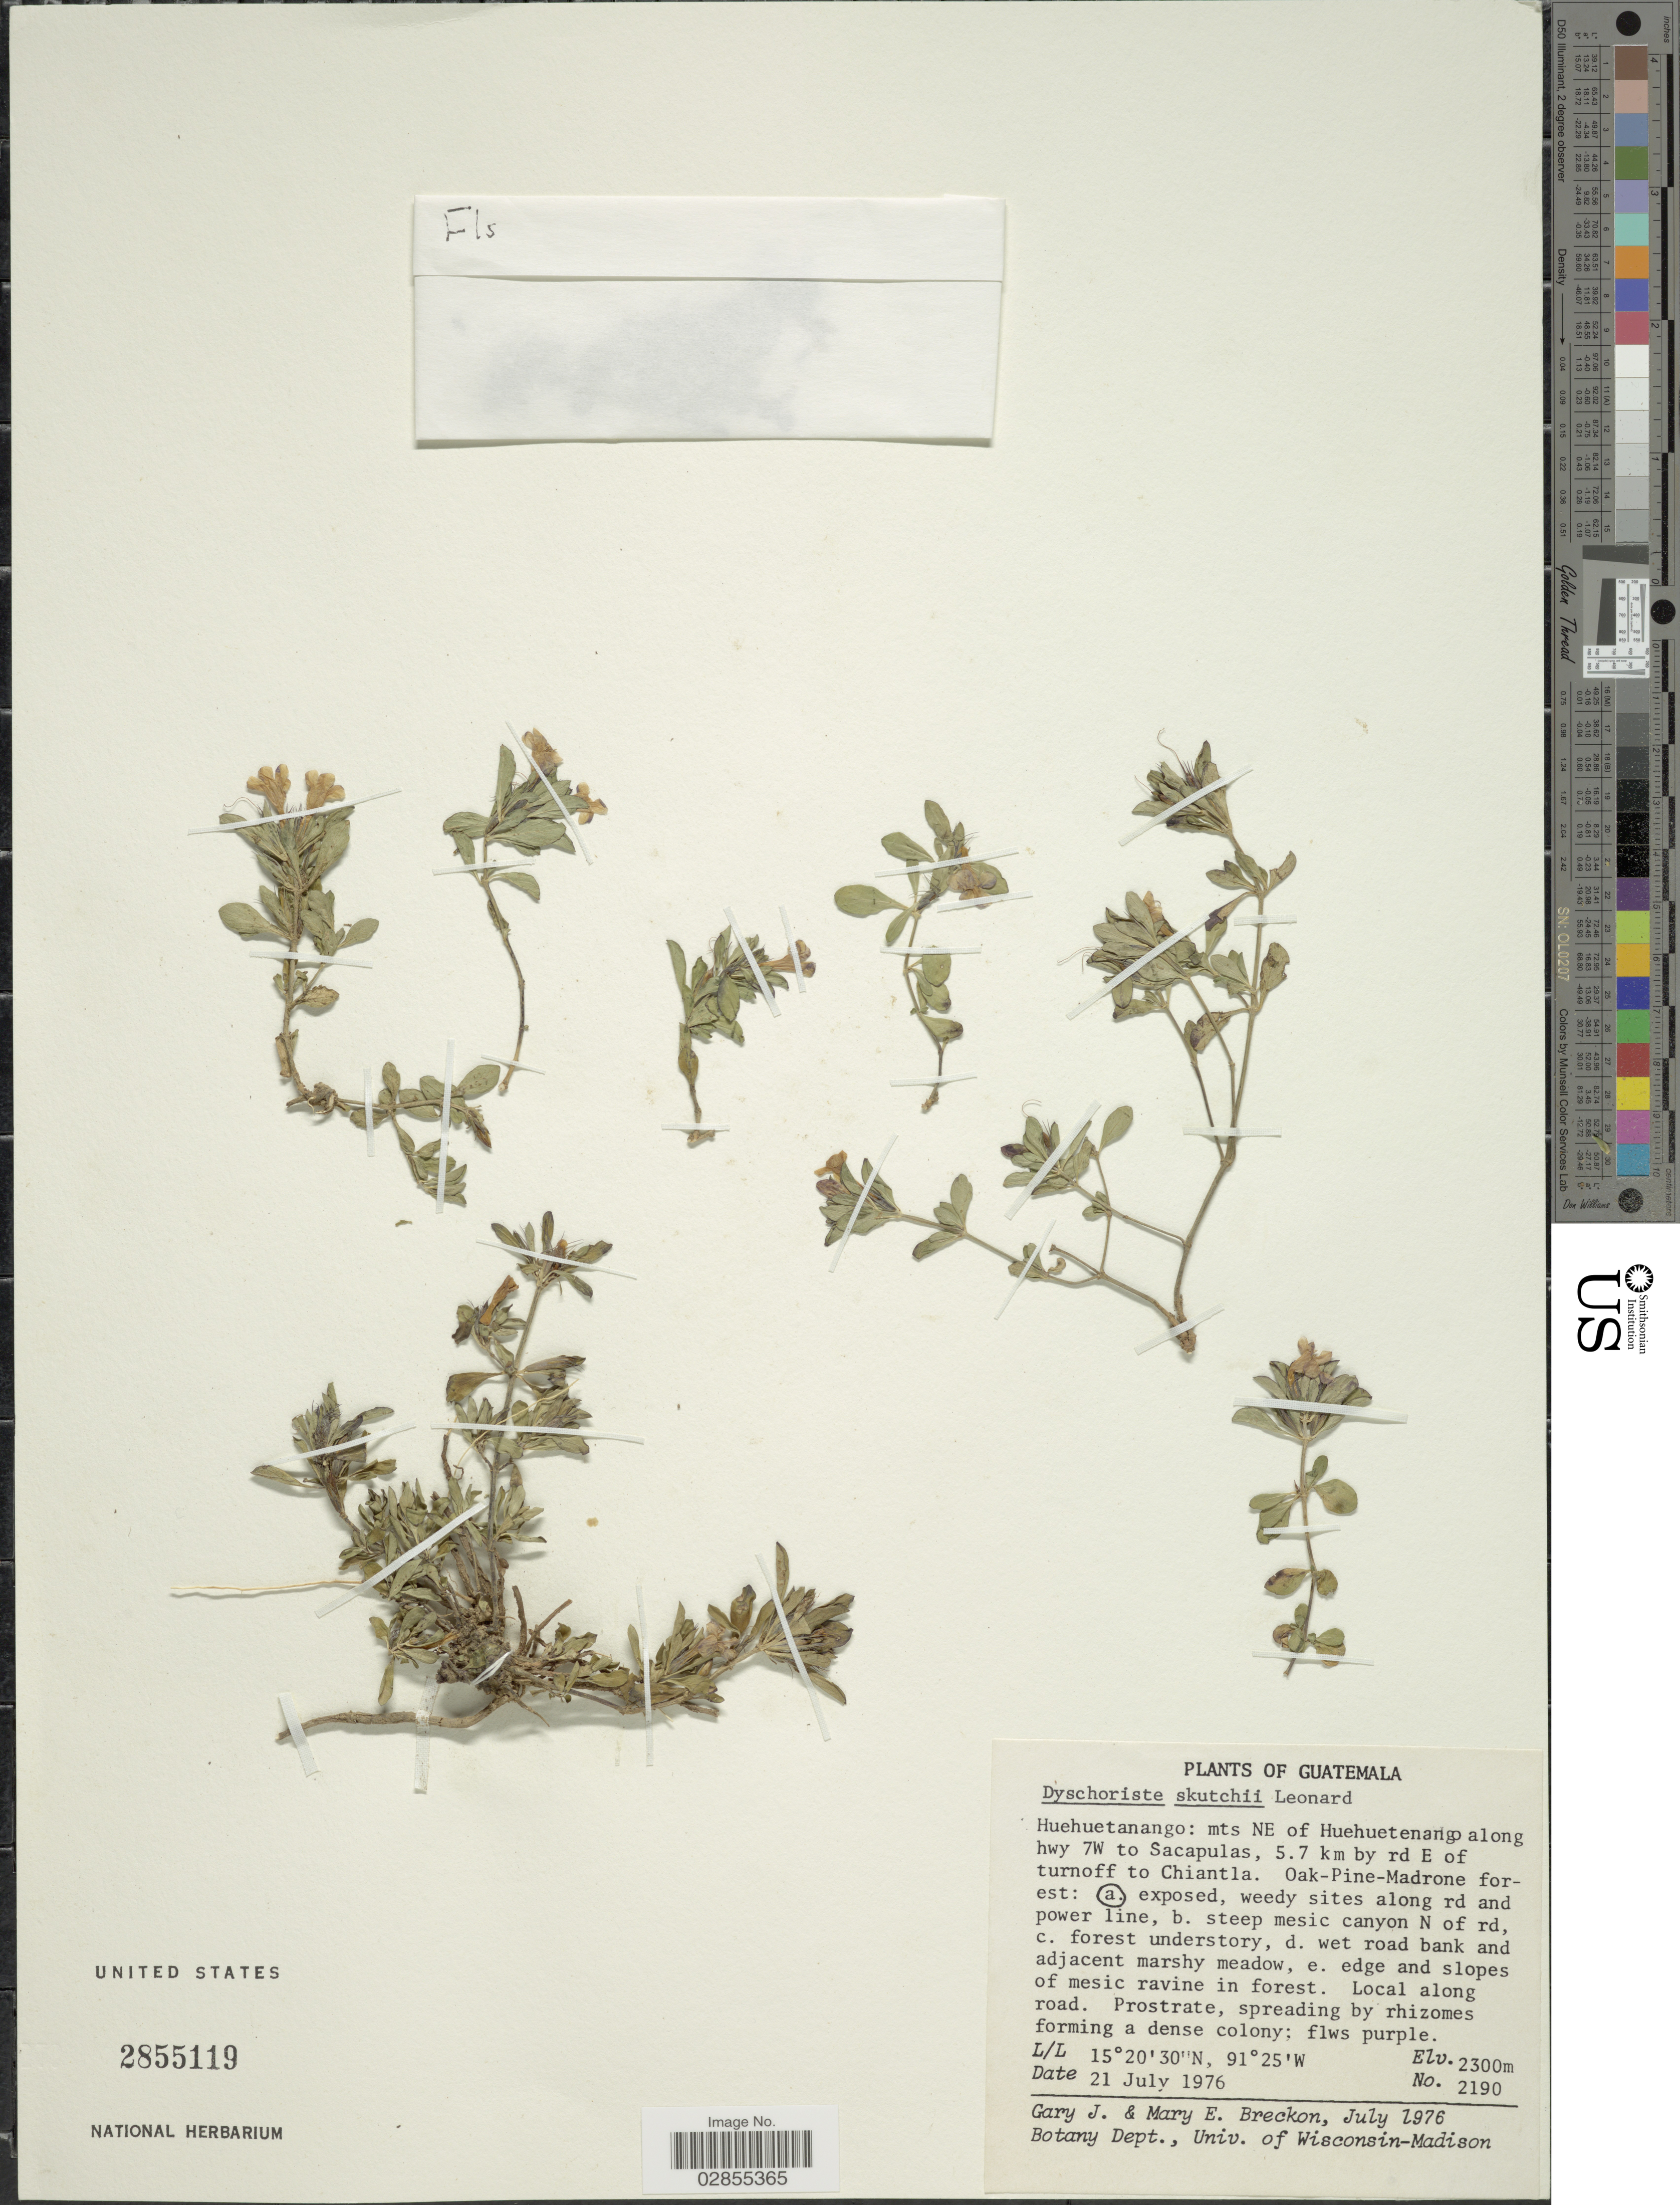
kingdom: Plantae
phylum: Tracheophyta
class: Magnoliopsida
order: Lamiales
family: Acanthaceae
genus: Dyschoriste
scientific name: Dyschoriste capitata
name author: (Oerst.) Kuntze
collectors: G. J. Breckon & M. E. Breckon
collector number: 2190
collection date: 1976-07-21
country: Guatemala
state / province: Huehuetenango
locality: Mts NE of Huehuetenango along hwy 7W to Sacapulas, 5.7 km by rd E of turnoff to Chiantla.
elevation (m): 2300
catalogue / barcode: US 2855119